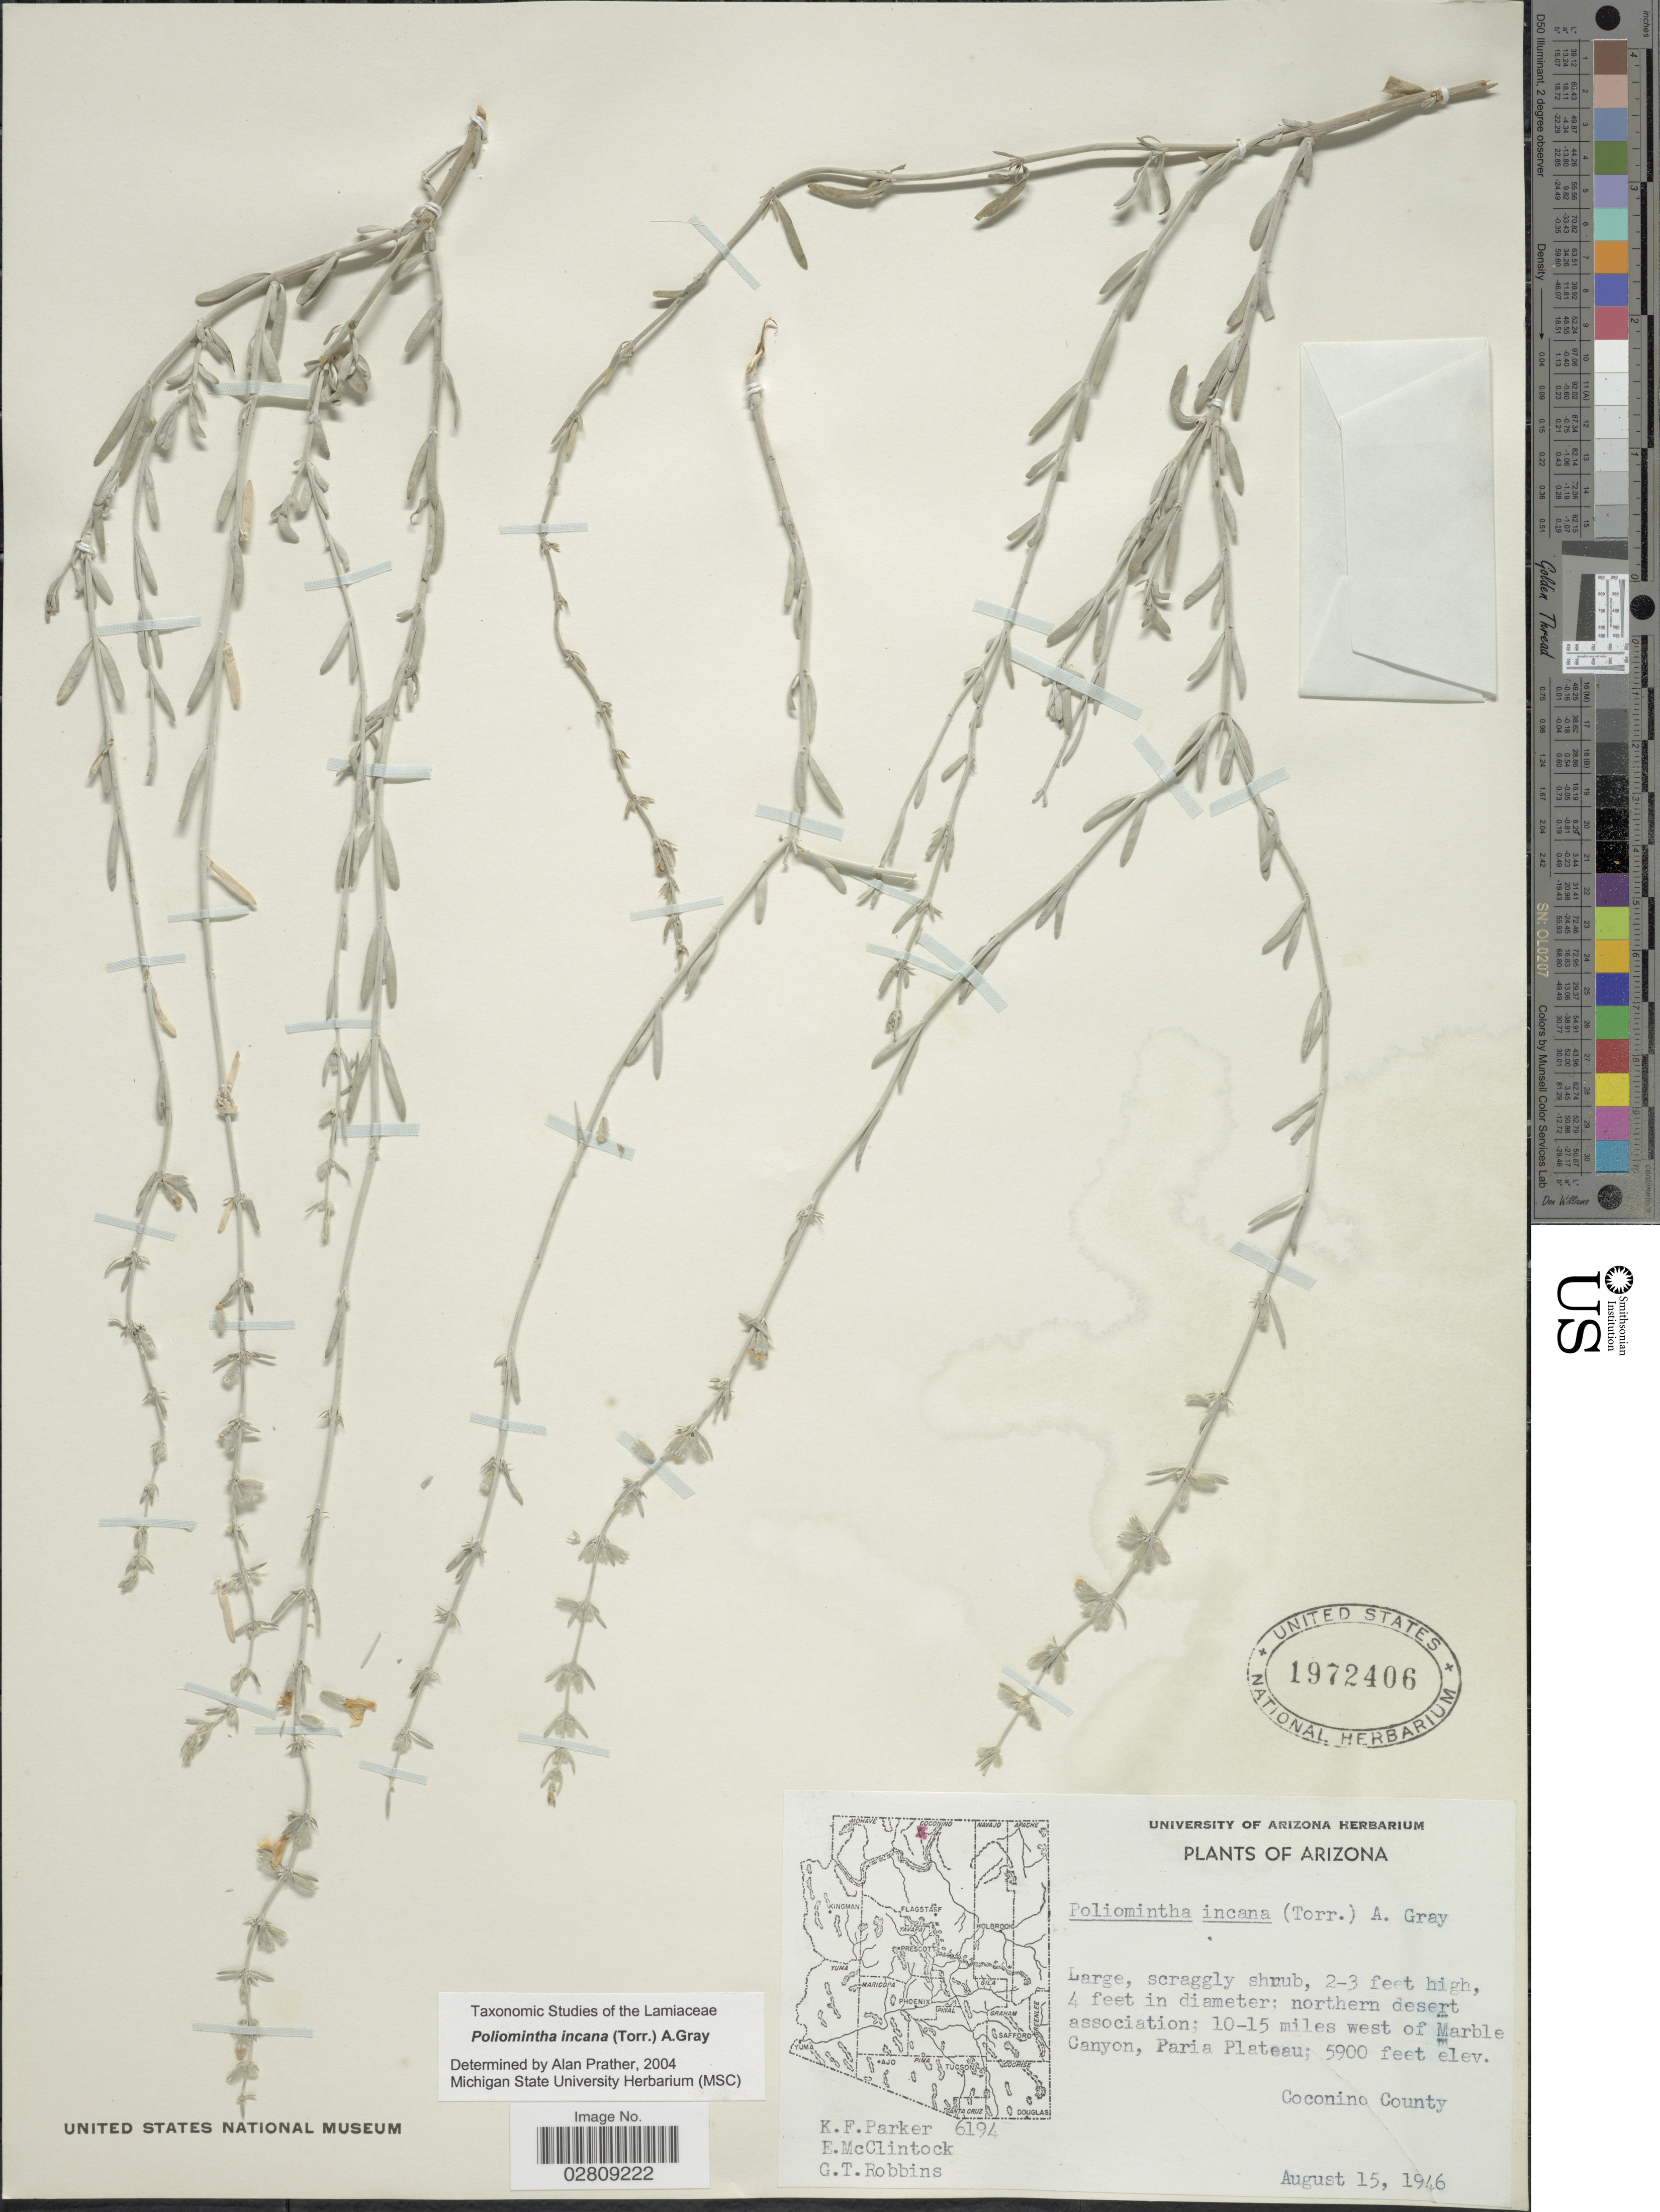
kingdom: Plantae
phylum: Tracheophyta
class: Magnoliopsida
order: Lamiales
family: Lamiaceae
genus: Poliomintha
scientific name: Poliomintha incana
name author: (Torr.) A. Gray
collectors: K. F. Parker, E. McClintock & G. T. Robbins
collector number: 6194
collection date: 1946-08-15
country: United States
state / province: Arizona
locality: Northern desert association: 10-15 miles west of Marble Canyon, Paria Plateau, Coconino County.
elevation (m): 1798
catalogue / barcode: US 1972406